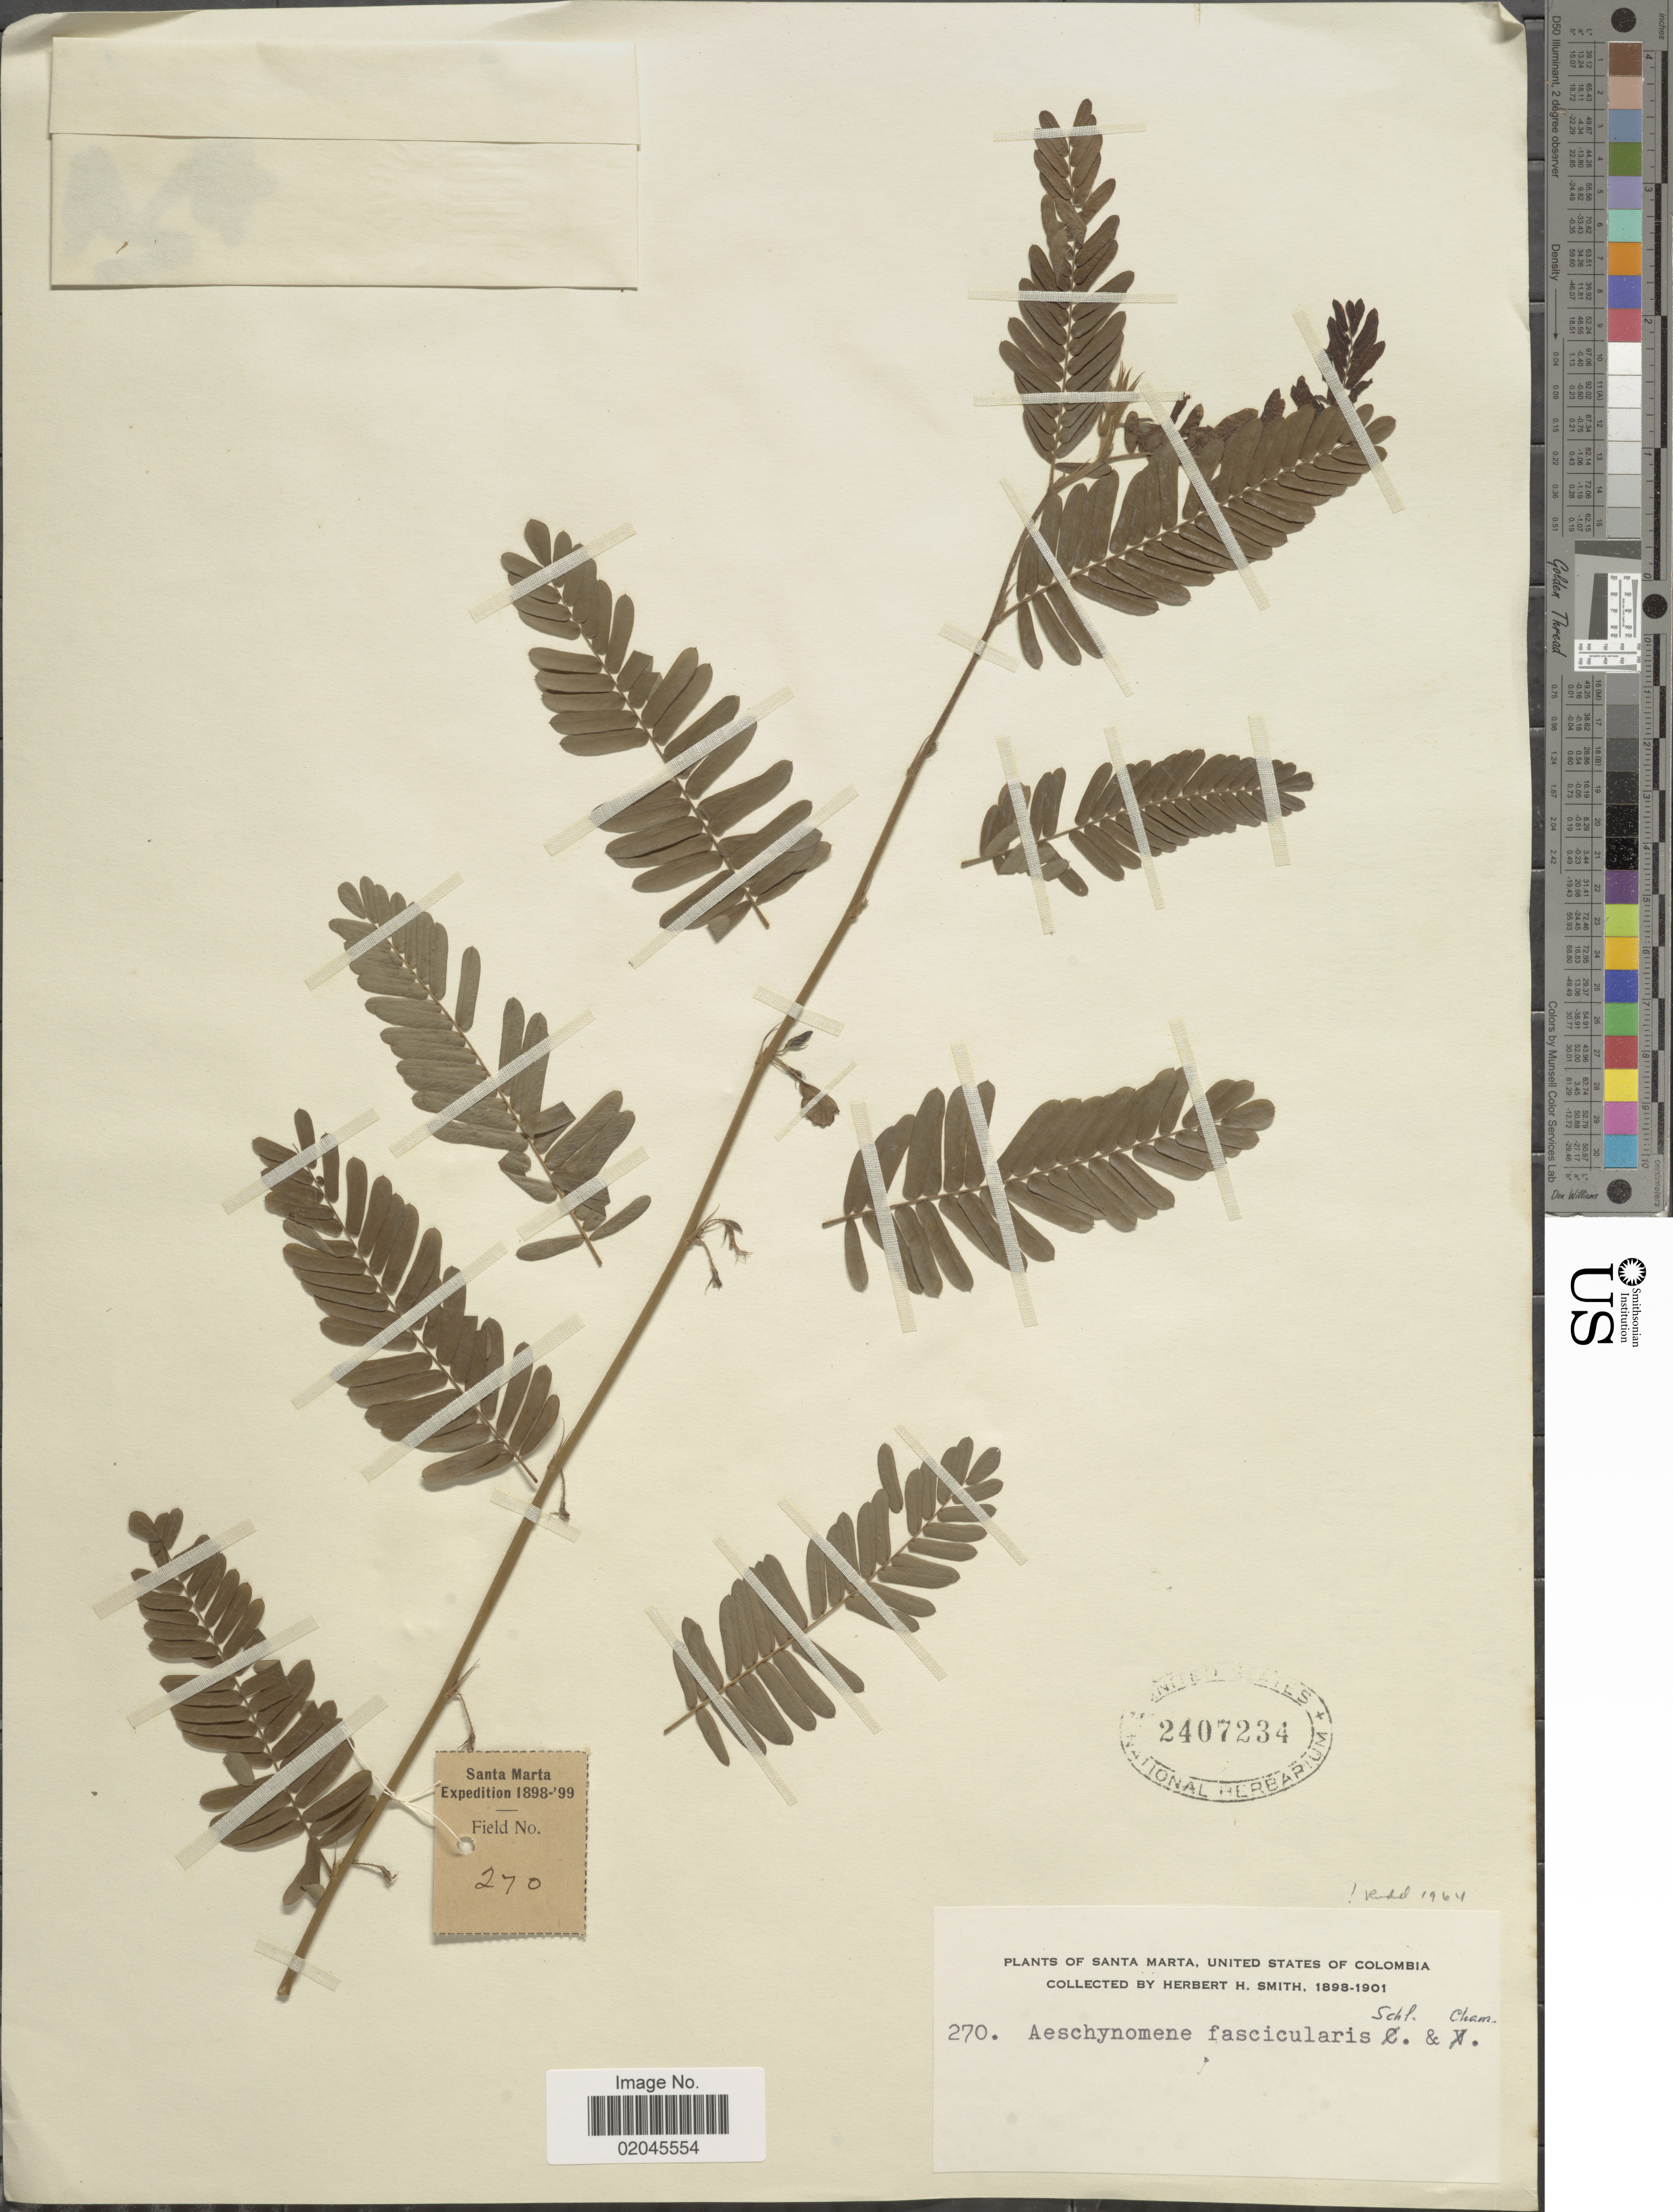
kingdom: Plantae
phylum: Tracheophyta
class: Magnoliopsida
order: Fabales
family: Fabaceae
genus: Aeschynomene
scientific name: Aeschynomene fascicularis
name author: Schltdl. & Cham.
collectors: Herbert H. Smith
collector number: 270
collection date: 1898/1901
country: Colombia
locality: Santa Marta, United States of Colombia.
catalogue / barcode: US 2407234